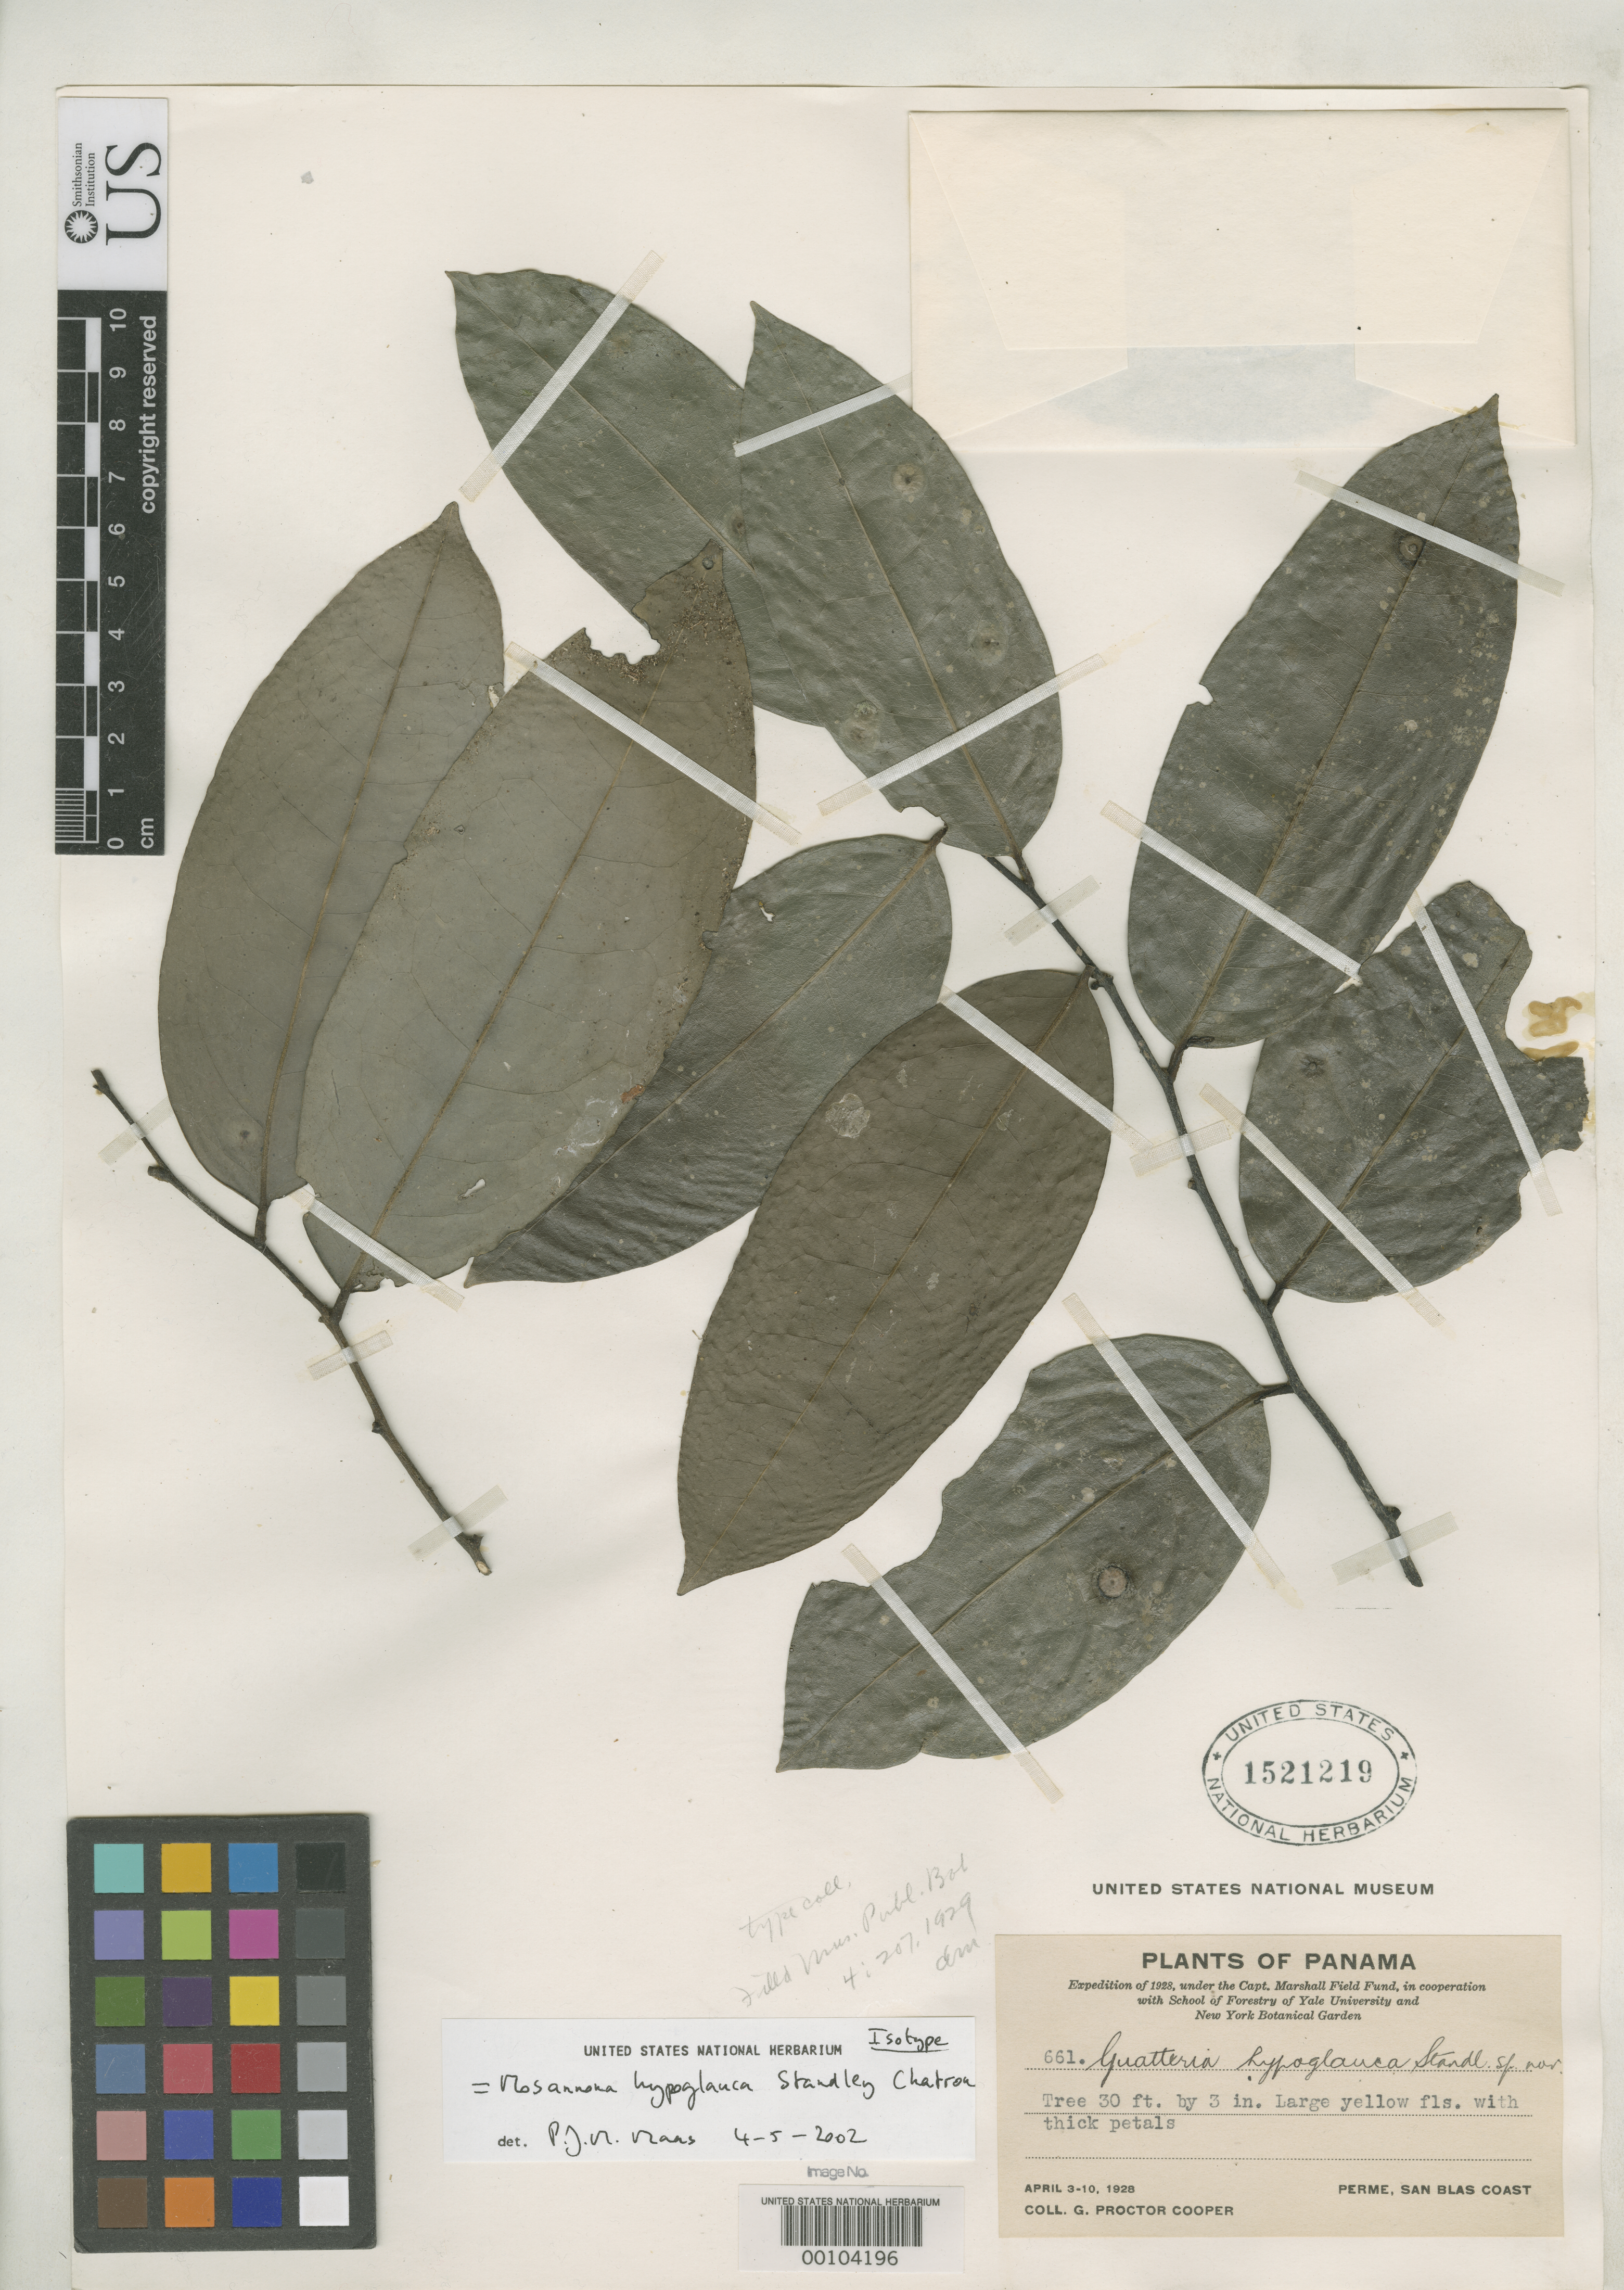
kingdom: Plantae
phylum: Tracheophyta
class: Magnoliopsida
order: Magnoliales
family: Annonaceae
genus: Guatteria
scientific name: Guatteria hypoglauca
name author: Standl.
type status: Isotype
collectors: G. Cooper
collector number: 661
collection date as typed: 03 Apr 1928 to 10 Apr 1928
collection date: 1928-04-03/1928-04-10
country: Panama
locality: San Blas coast, Perme.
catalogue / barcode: US 1521219